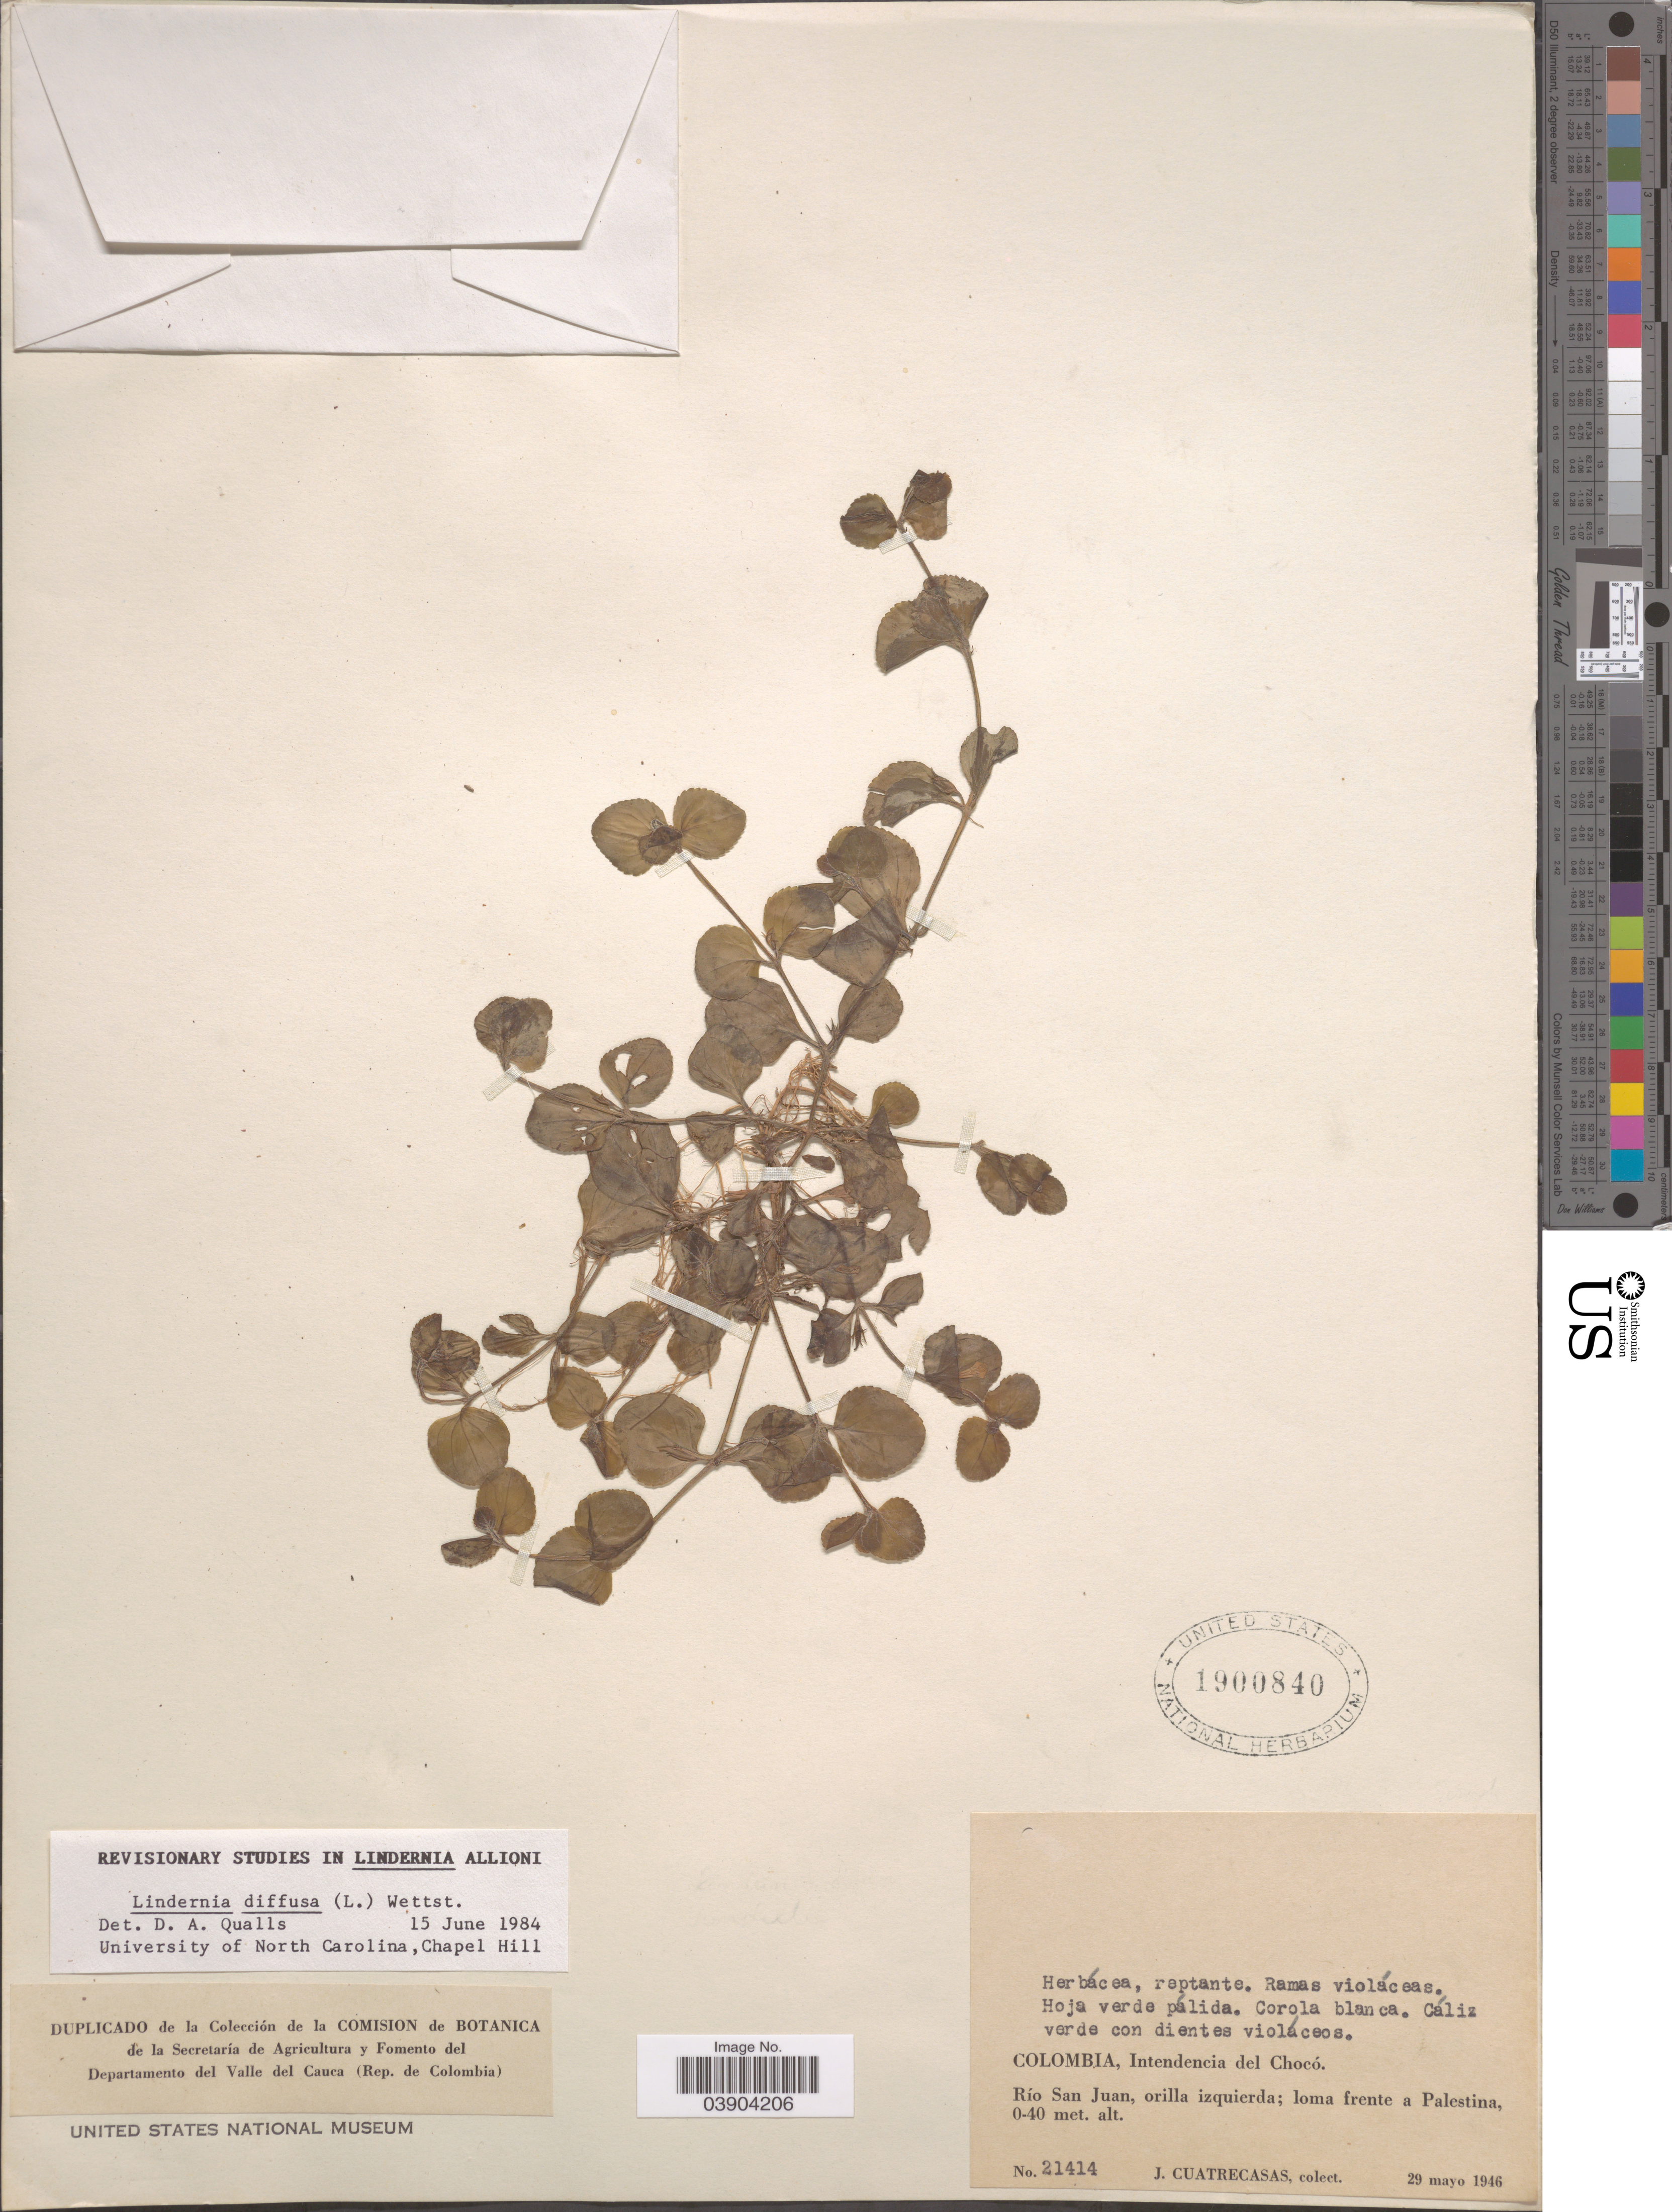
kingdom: Plantae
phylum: Tracheophyta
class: Magnoliopsida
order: Lamiales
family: Linderniaceae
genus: Lindernia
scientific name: Lindernia diffusa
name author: (L.) Wettst.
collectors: J. Cuatrecasas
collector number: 21414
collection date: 1946-05-29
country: Colombia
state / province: Chocó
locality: Intendencia del Chocó. Río San Juan, orilla izquierda; loma frente a Palestina.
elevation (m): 0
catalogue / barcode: US 1900840